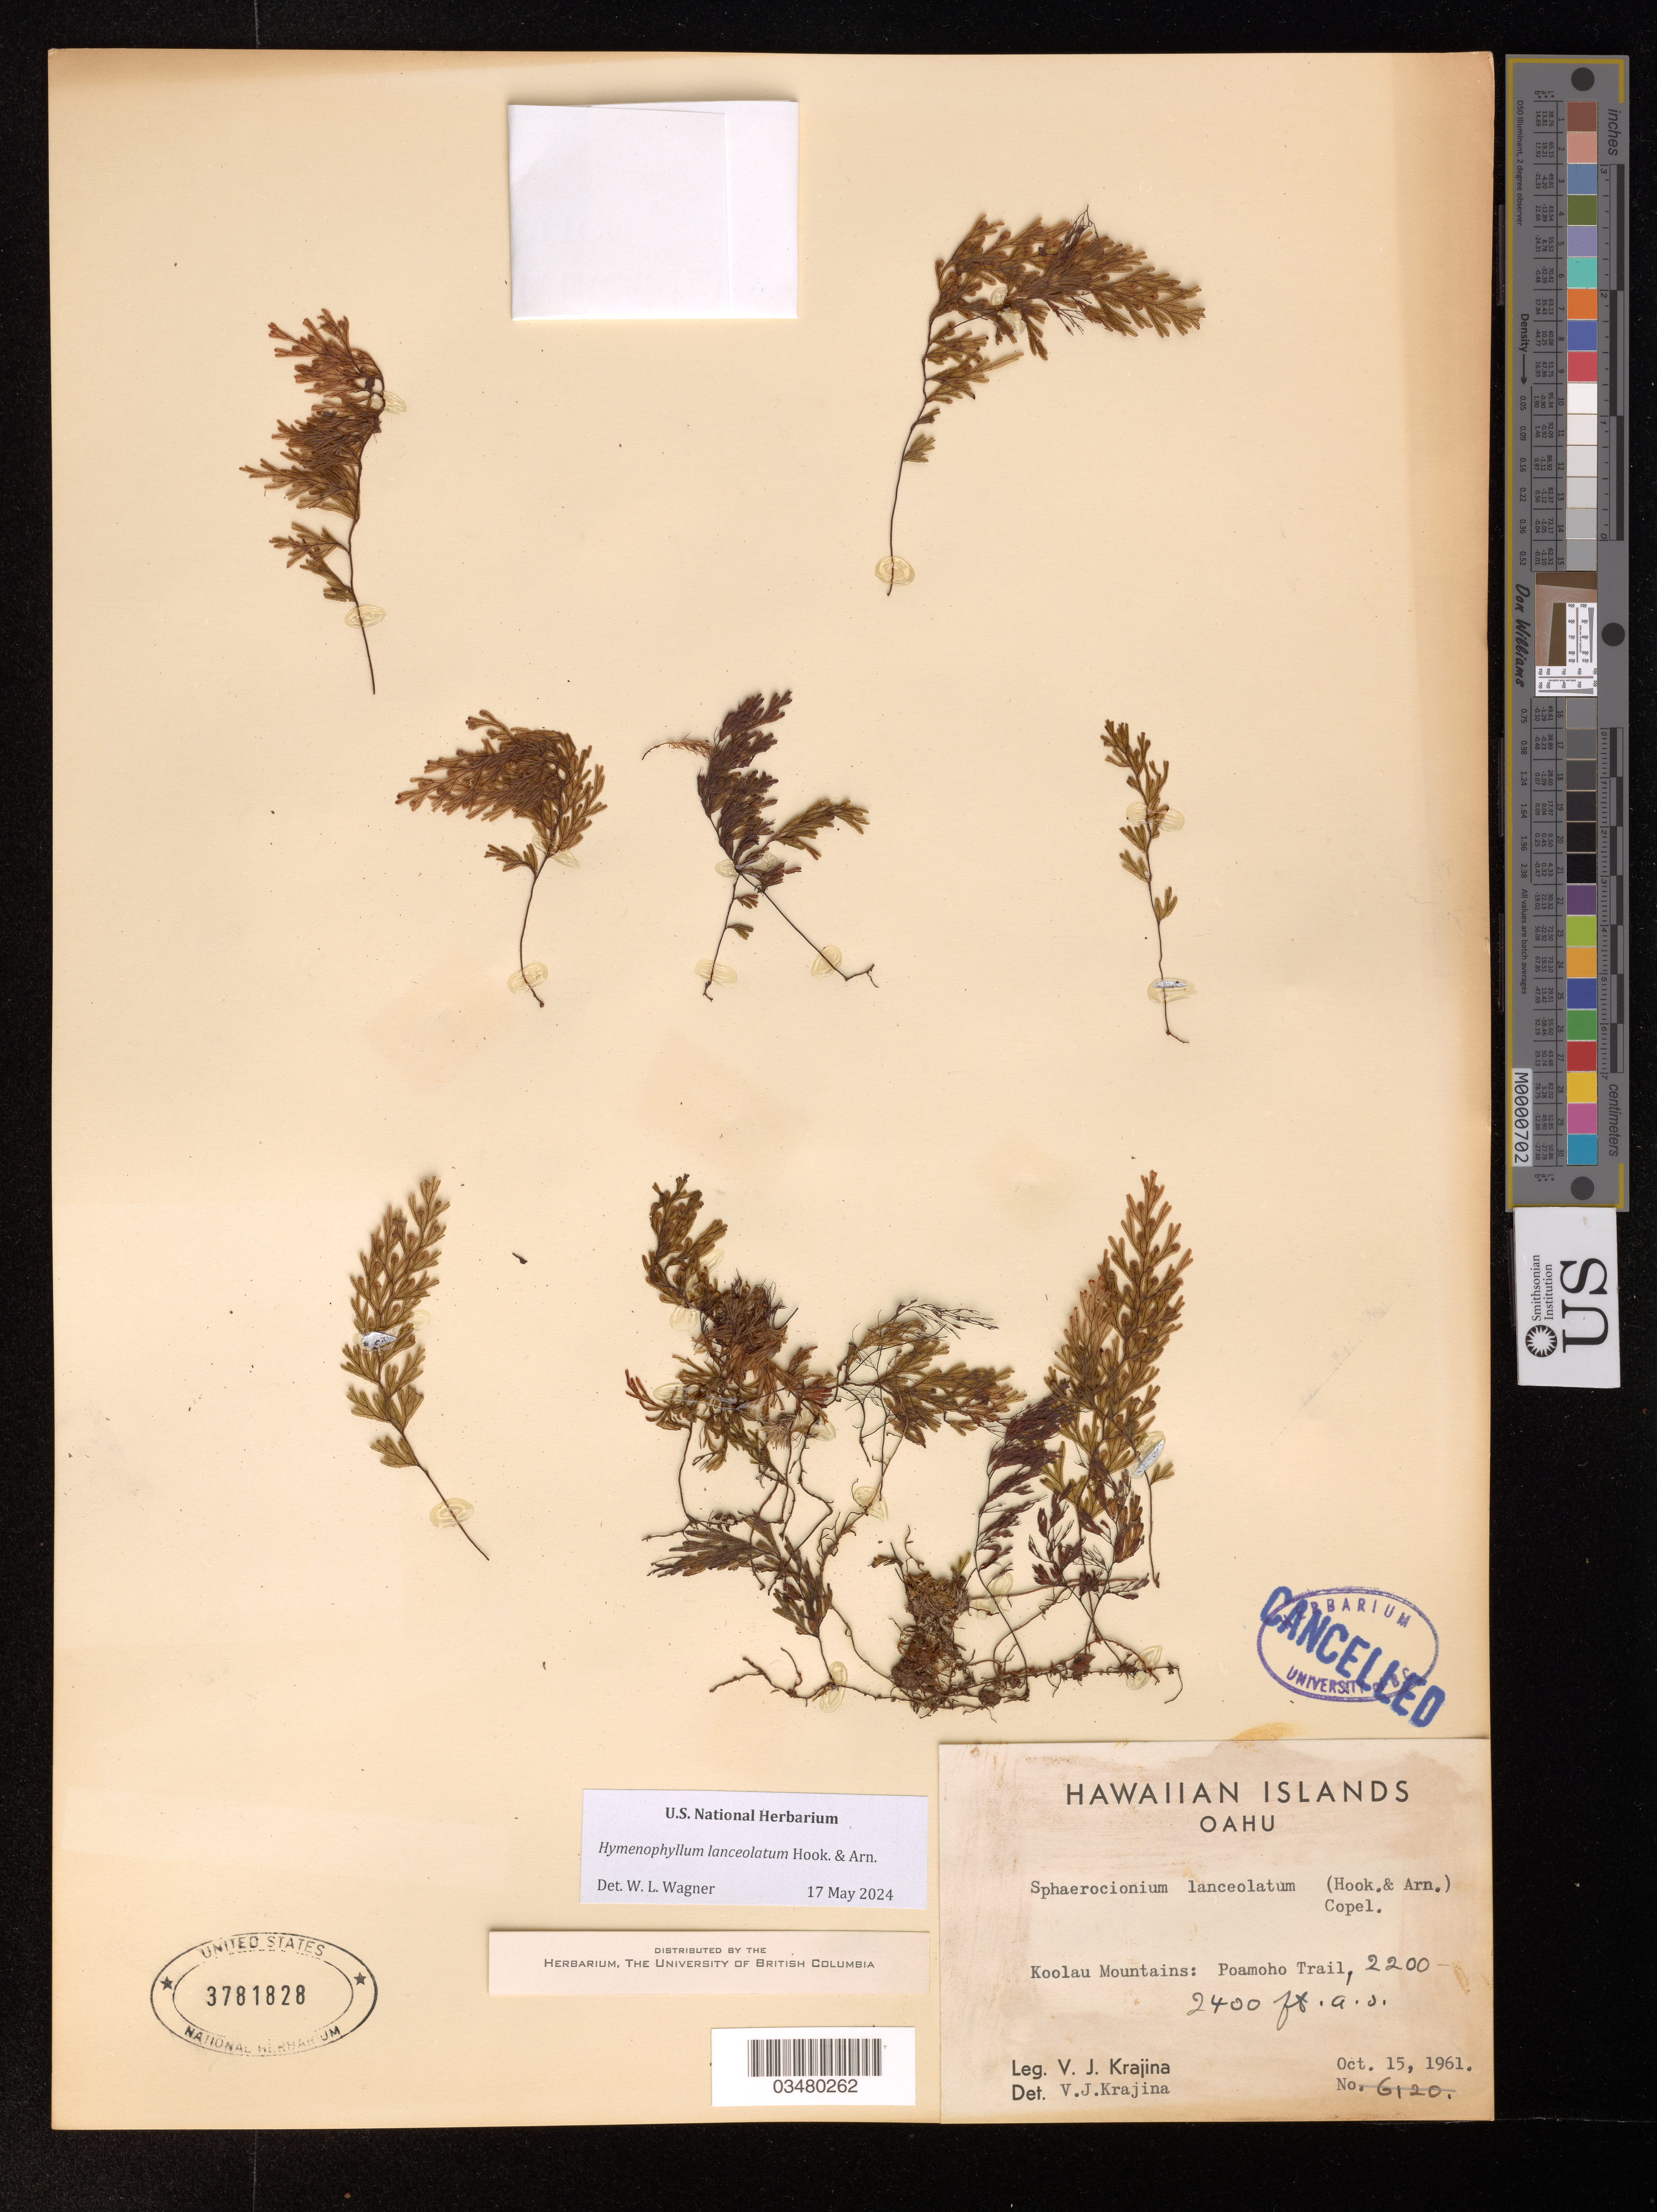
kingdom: Plantae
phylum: Tracheophyta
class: Polypodiopsida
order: Hymenophyllales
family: Hymenophyllaceae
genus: Hymenophyllum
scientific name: Hymenophyllum lanceolatum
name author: Hook. & Arn.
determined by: Wagner, W. L., (BOT), Smithsonian Institution - National Museum of Natural History (UNITED STATES)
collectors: V. Krajina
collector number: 611015020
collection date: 1961-10-15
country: United States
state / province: Hawaii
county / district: Honolulu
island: Oahu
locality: Koolau Mountains: Poamoho Trail, close to the top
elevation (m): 730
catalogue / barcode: US 3781828